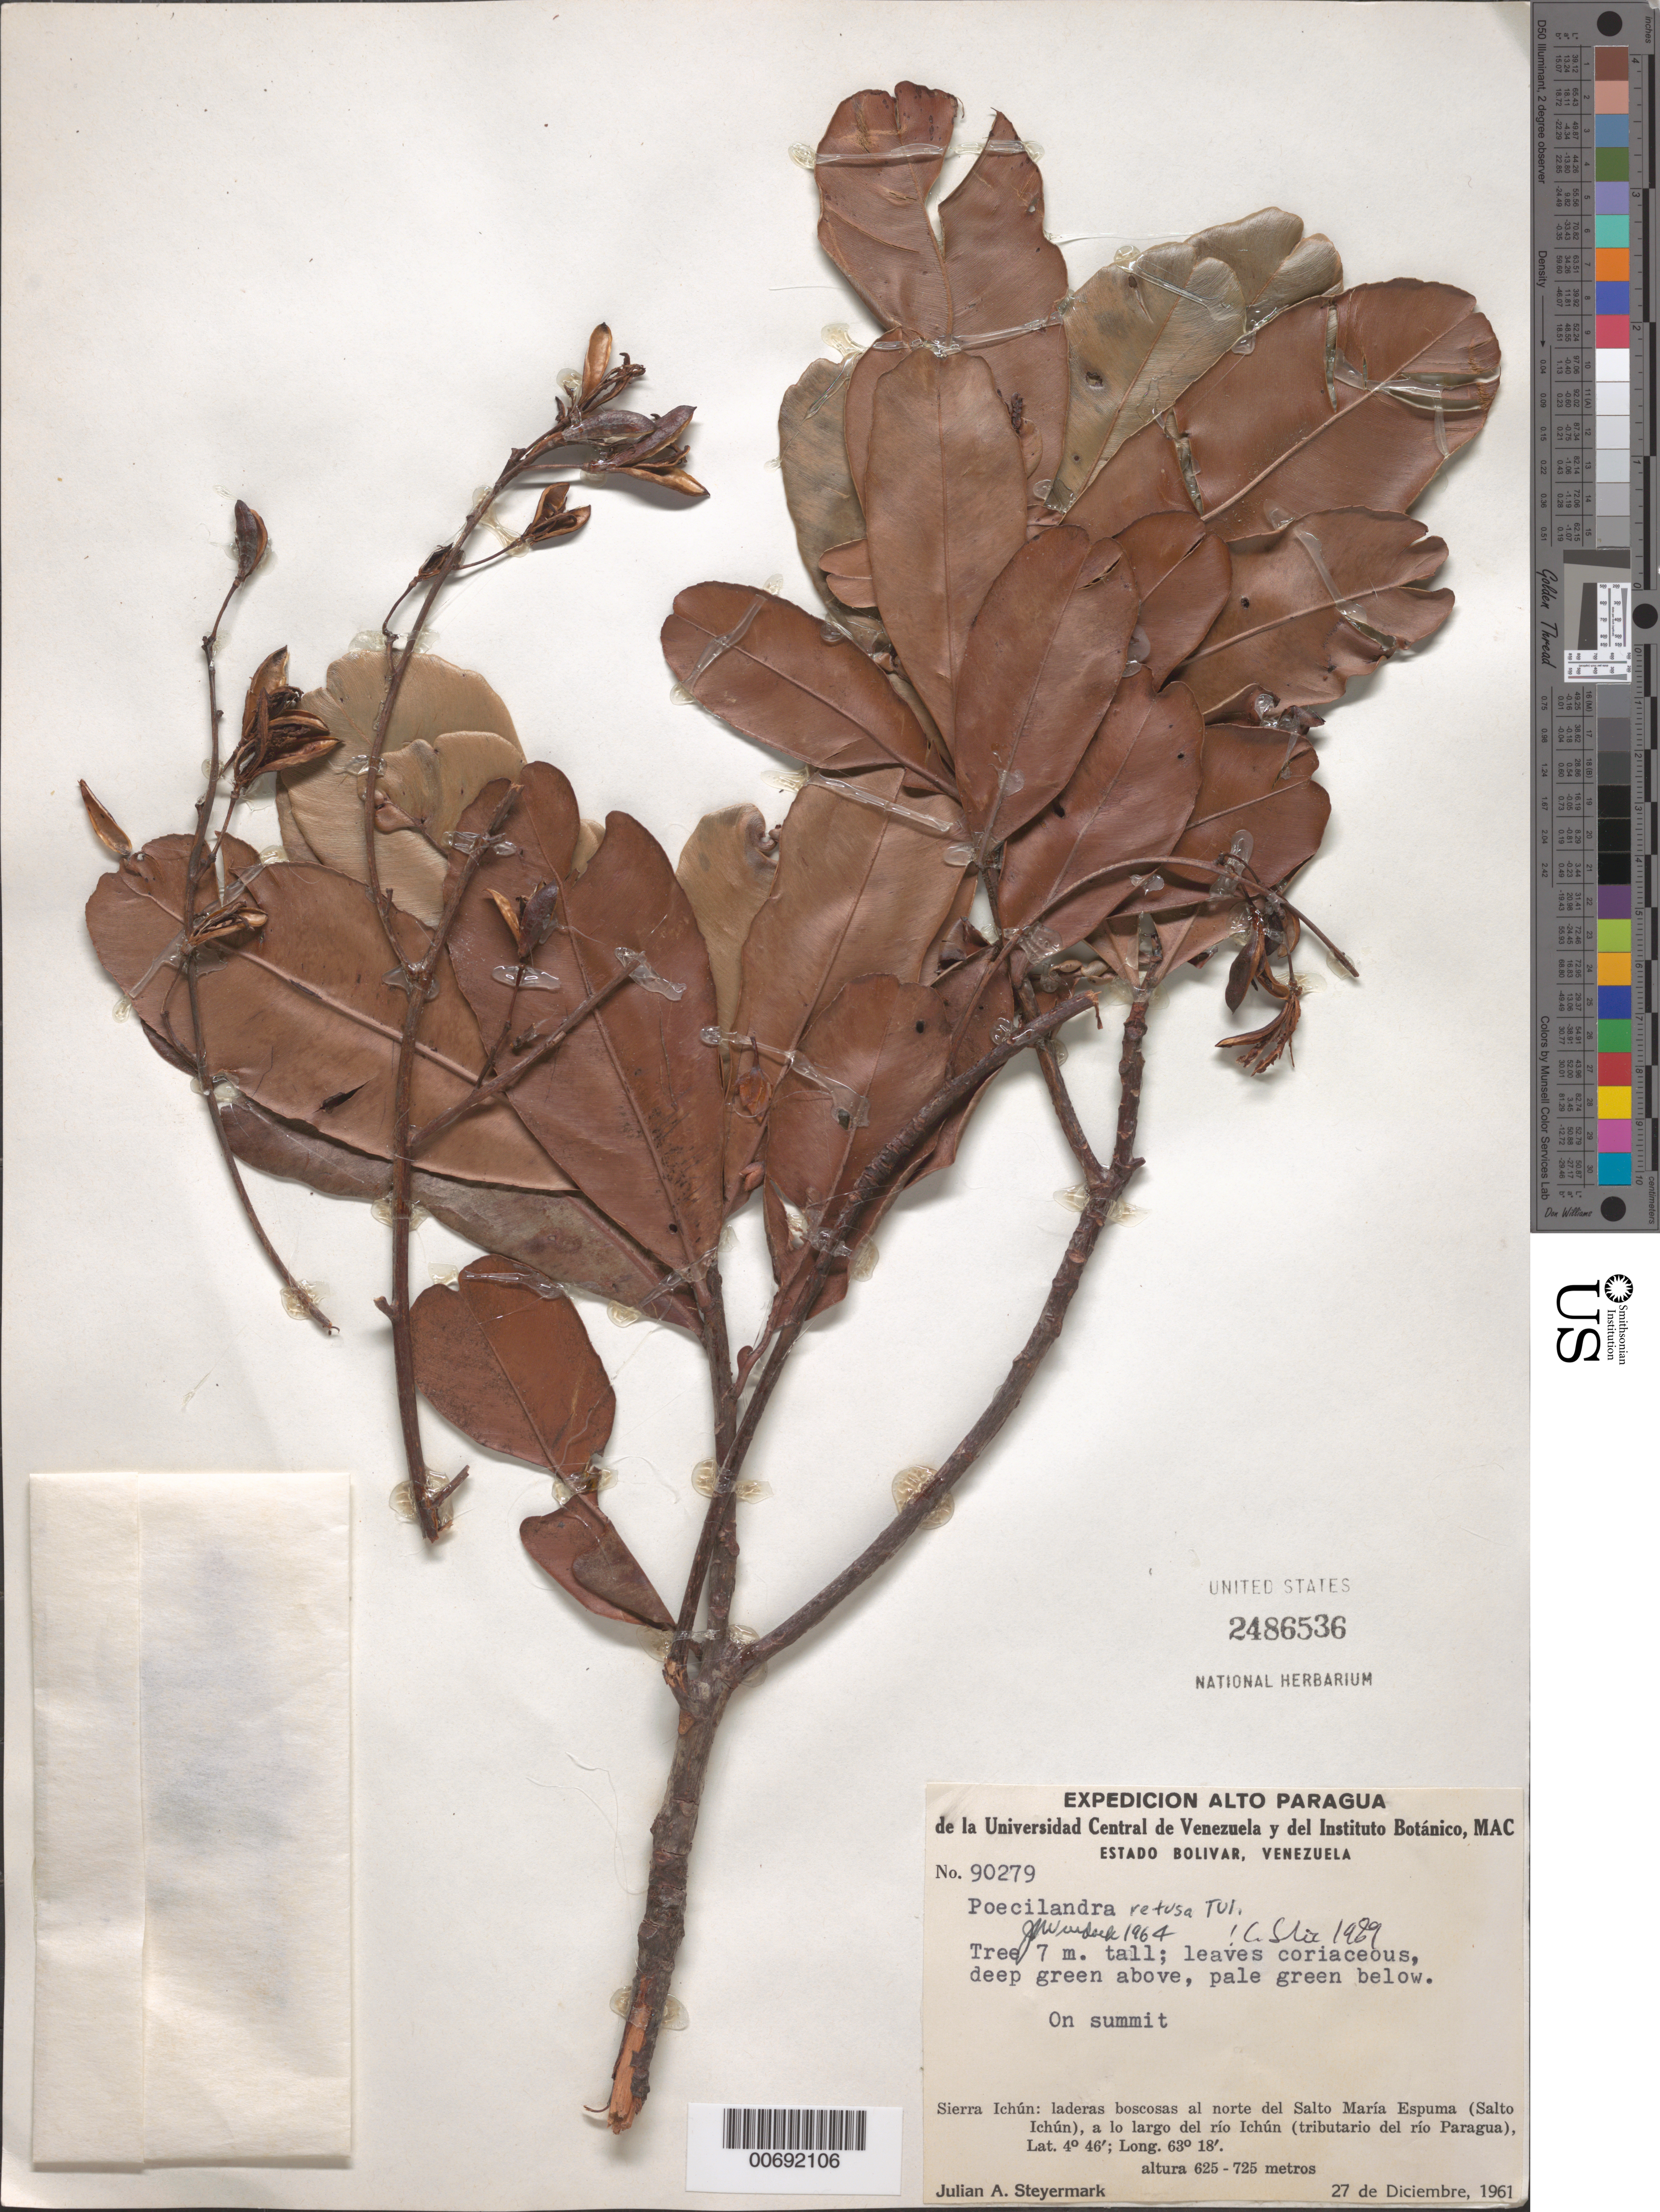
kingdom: Plantae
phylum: Tracheophyta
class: Magnoliopsida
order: Malpighiales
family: Ochnaceae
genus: Poecilandra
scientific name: Poecilandra retusa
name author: Tul.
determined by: Sastre, C. H. L.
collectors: J. Steyermark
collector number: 90279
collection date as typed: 27-Dec-61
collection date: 1961-12-27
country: Venezuela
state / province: Bolívar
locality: Sierra Ichún, N del Salto María Espuma (Salto Ichún) del Río Ichún (tributary of río Paragua)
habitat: Sandstone summit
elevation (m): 625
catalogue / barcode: US 2486536